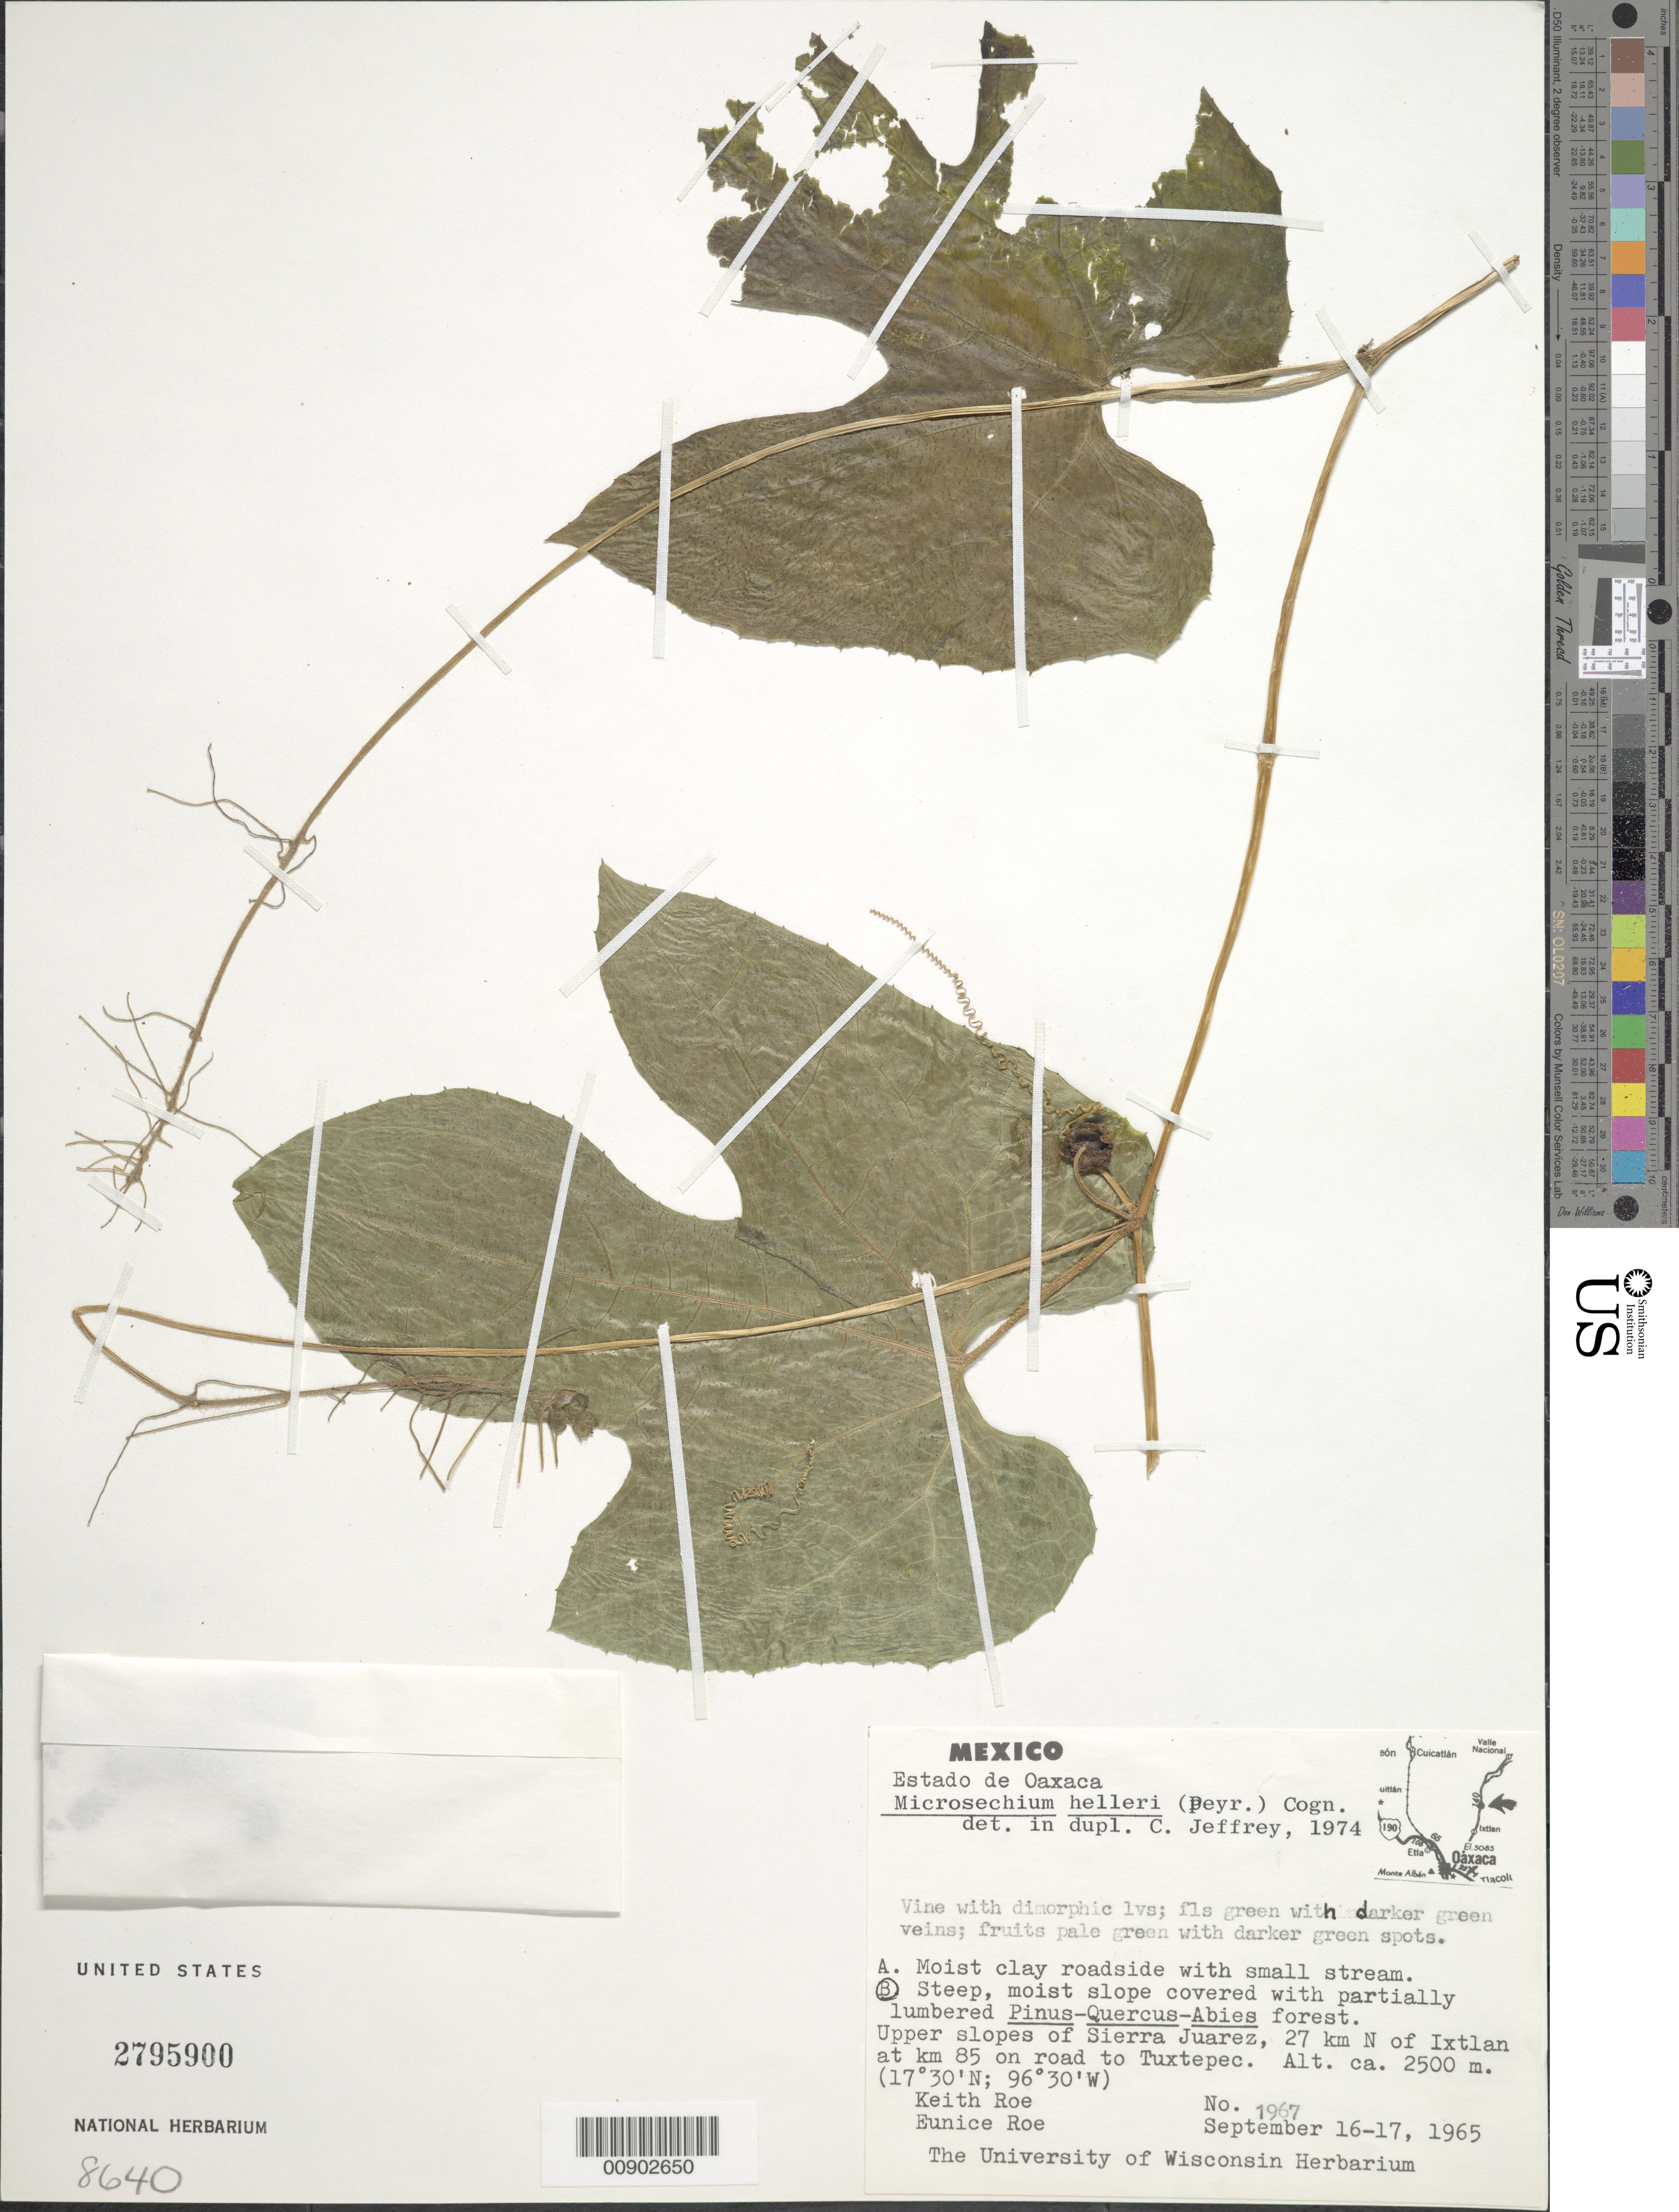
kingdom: Plantae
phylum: Tracheophyta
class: Magnoliopsida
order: Cucurbitales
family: Cucurbitaceae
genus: Microsechium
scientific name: Microsechium helleri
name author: (Peyr.) Cogn.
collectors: K. E. Roe & E. Roe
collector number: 1967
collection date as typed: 16 Sep 1965 to 17 Sep 1965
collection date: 1965-09-16/1965-09-17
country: Mexico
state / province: Oaxaca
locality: Upper slopes of Sierra Juárez, 27 km. N of Ixtlan at km 85 on road to Tuxtepec.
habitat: Steep, moist slope covered with partially lumbered Pinus-Quercus-Abies forest.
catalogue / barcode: US 2795900